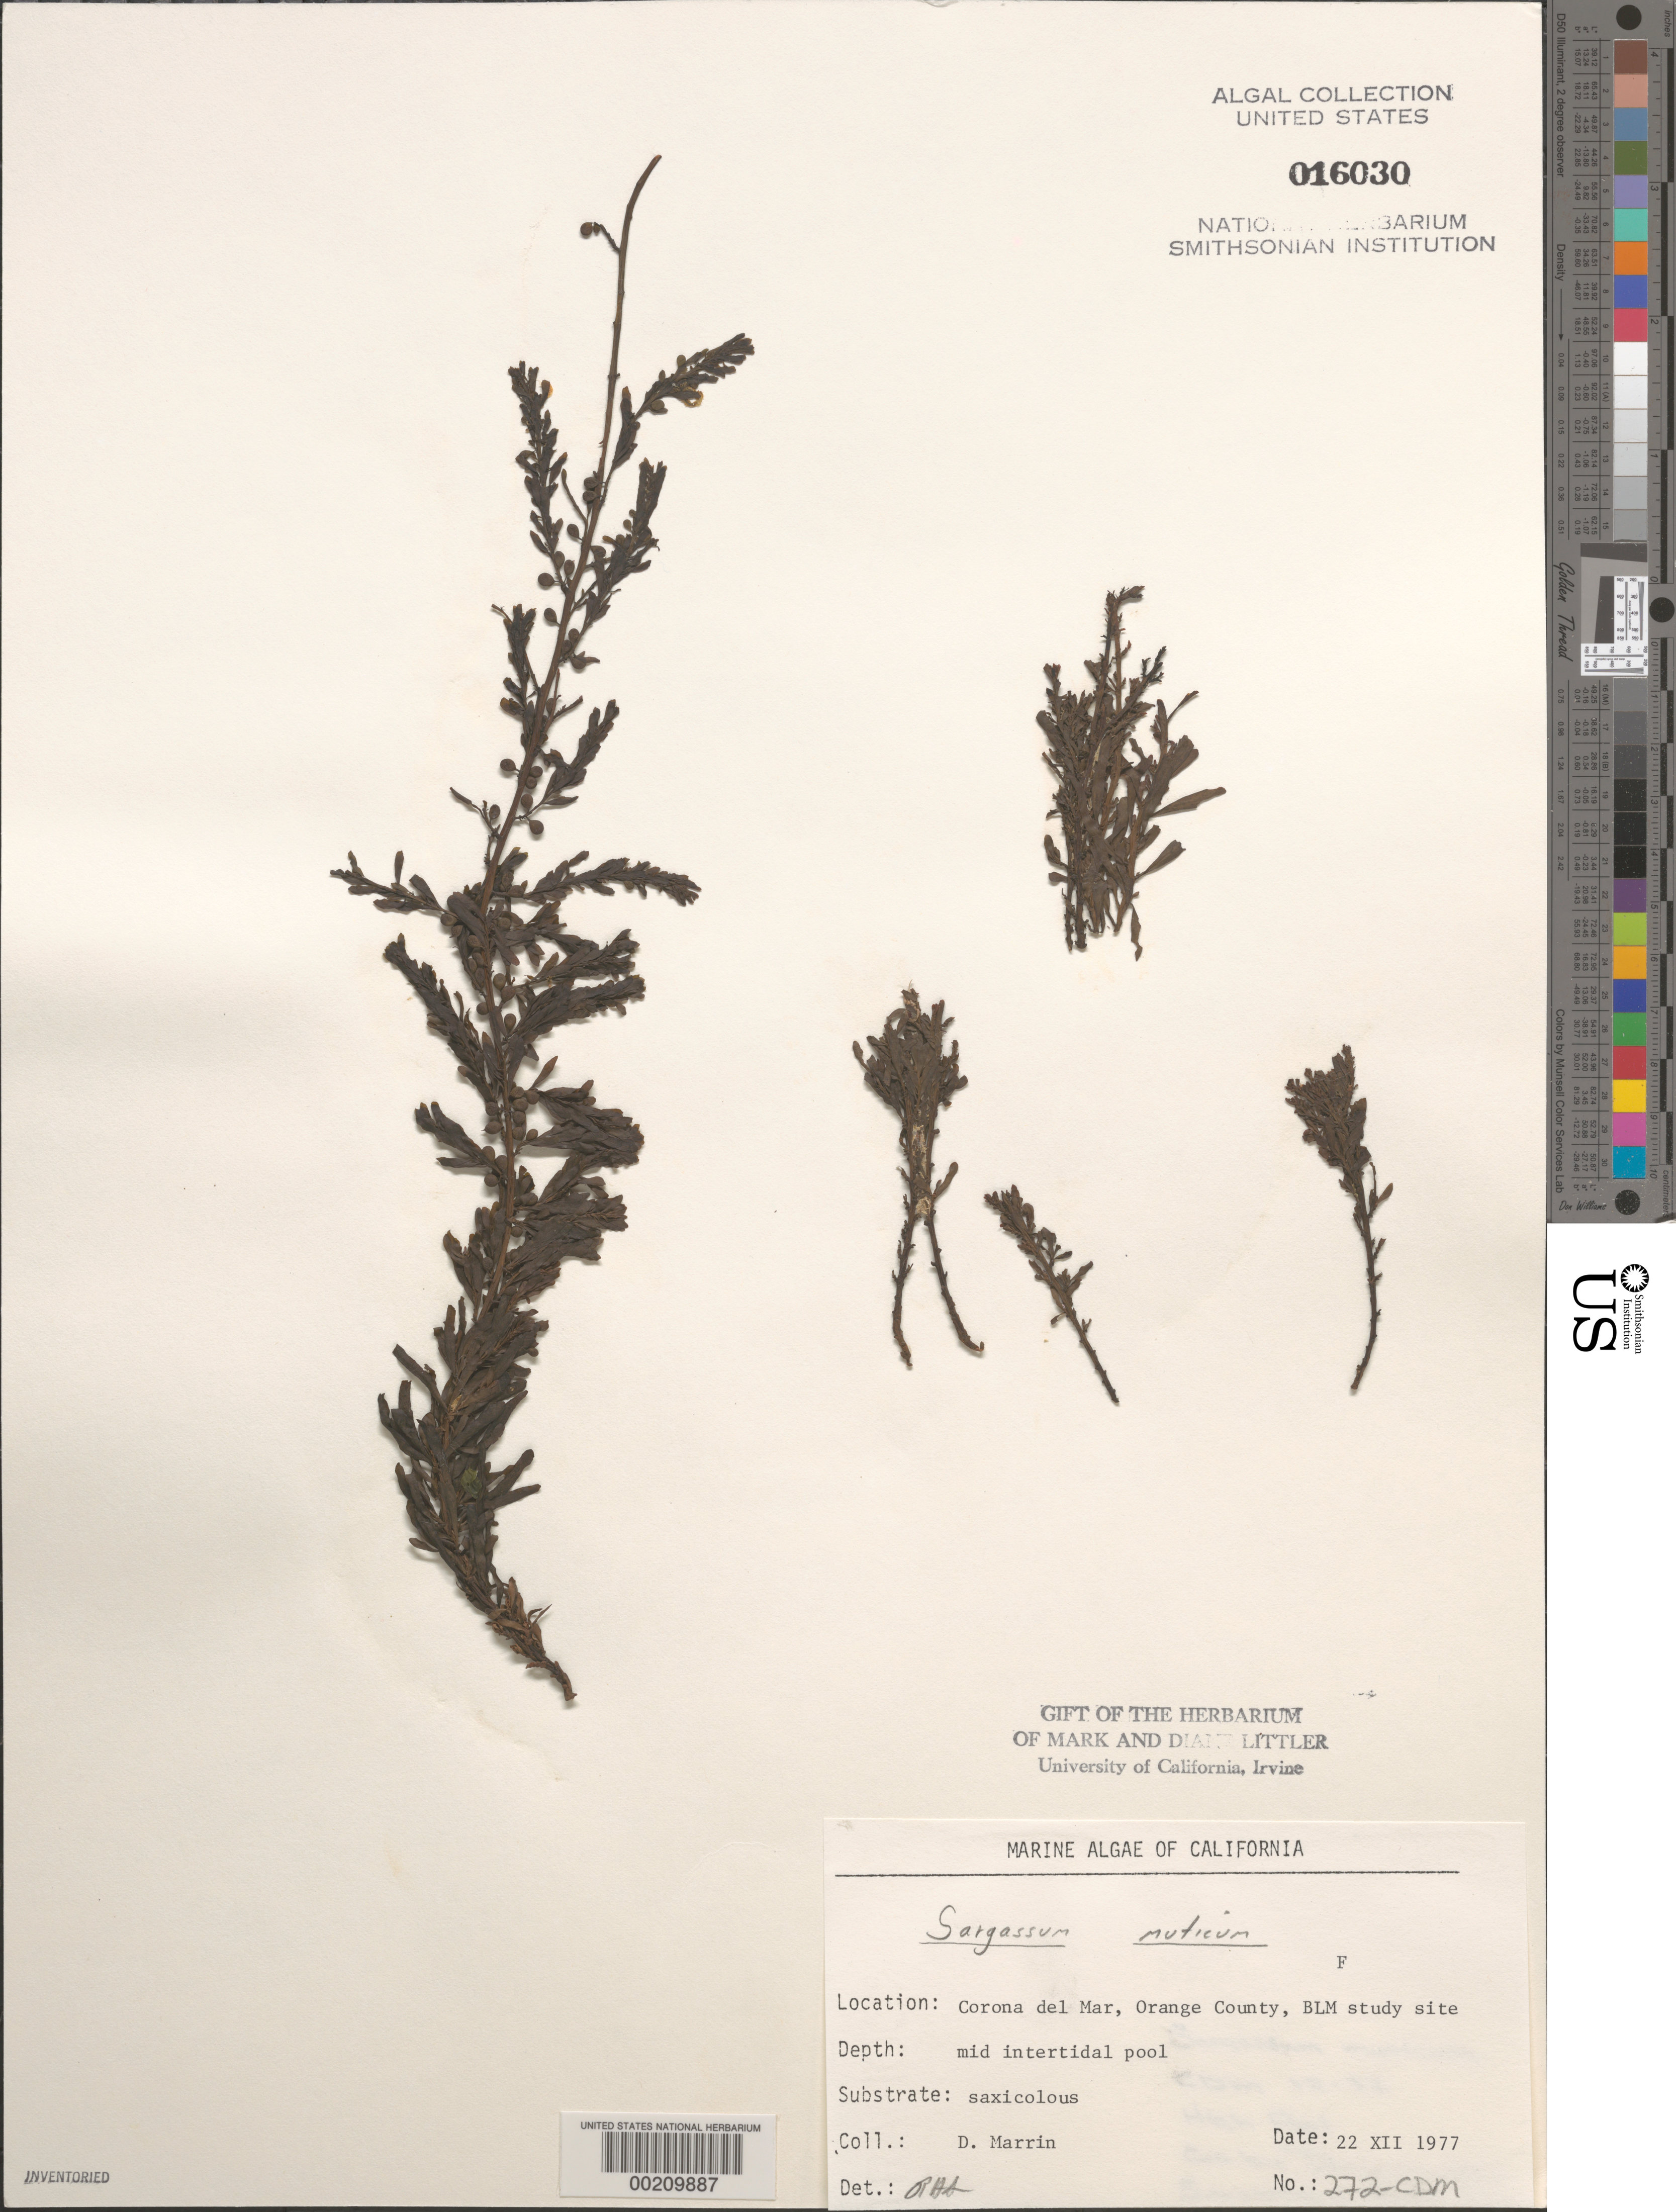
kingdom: Chromista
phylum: Ochrophyta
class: Phaeophyceae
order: Fucales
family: Sargassaceae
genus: Sargassum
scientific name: Sargassum muticum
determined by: Sims, Robert H.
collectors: D. Marrin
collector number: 272-cdm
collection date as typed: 22 Dec 1977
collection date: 1977-12-22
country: United States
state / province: California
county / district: Orange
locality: Corona del Mar, mouth of Morning Canyon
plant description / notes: BLM-SOCALBIGHT Rocky Intertidal Survey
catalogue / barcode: US 16030